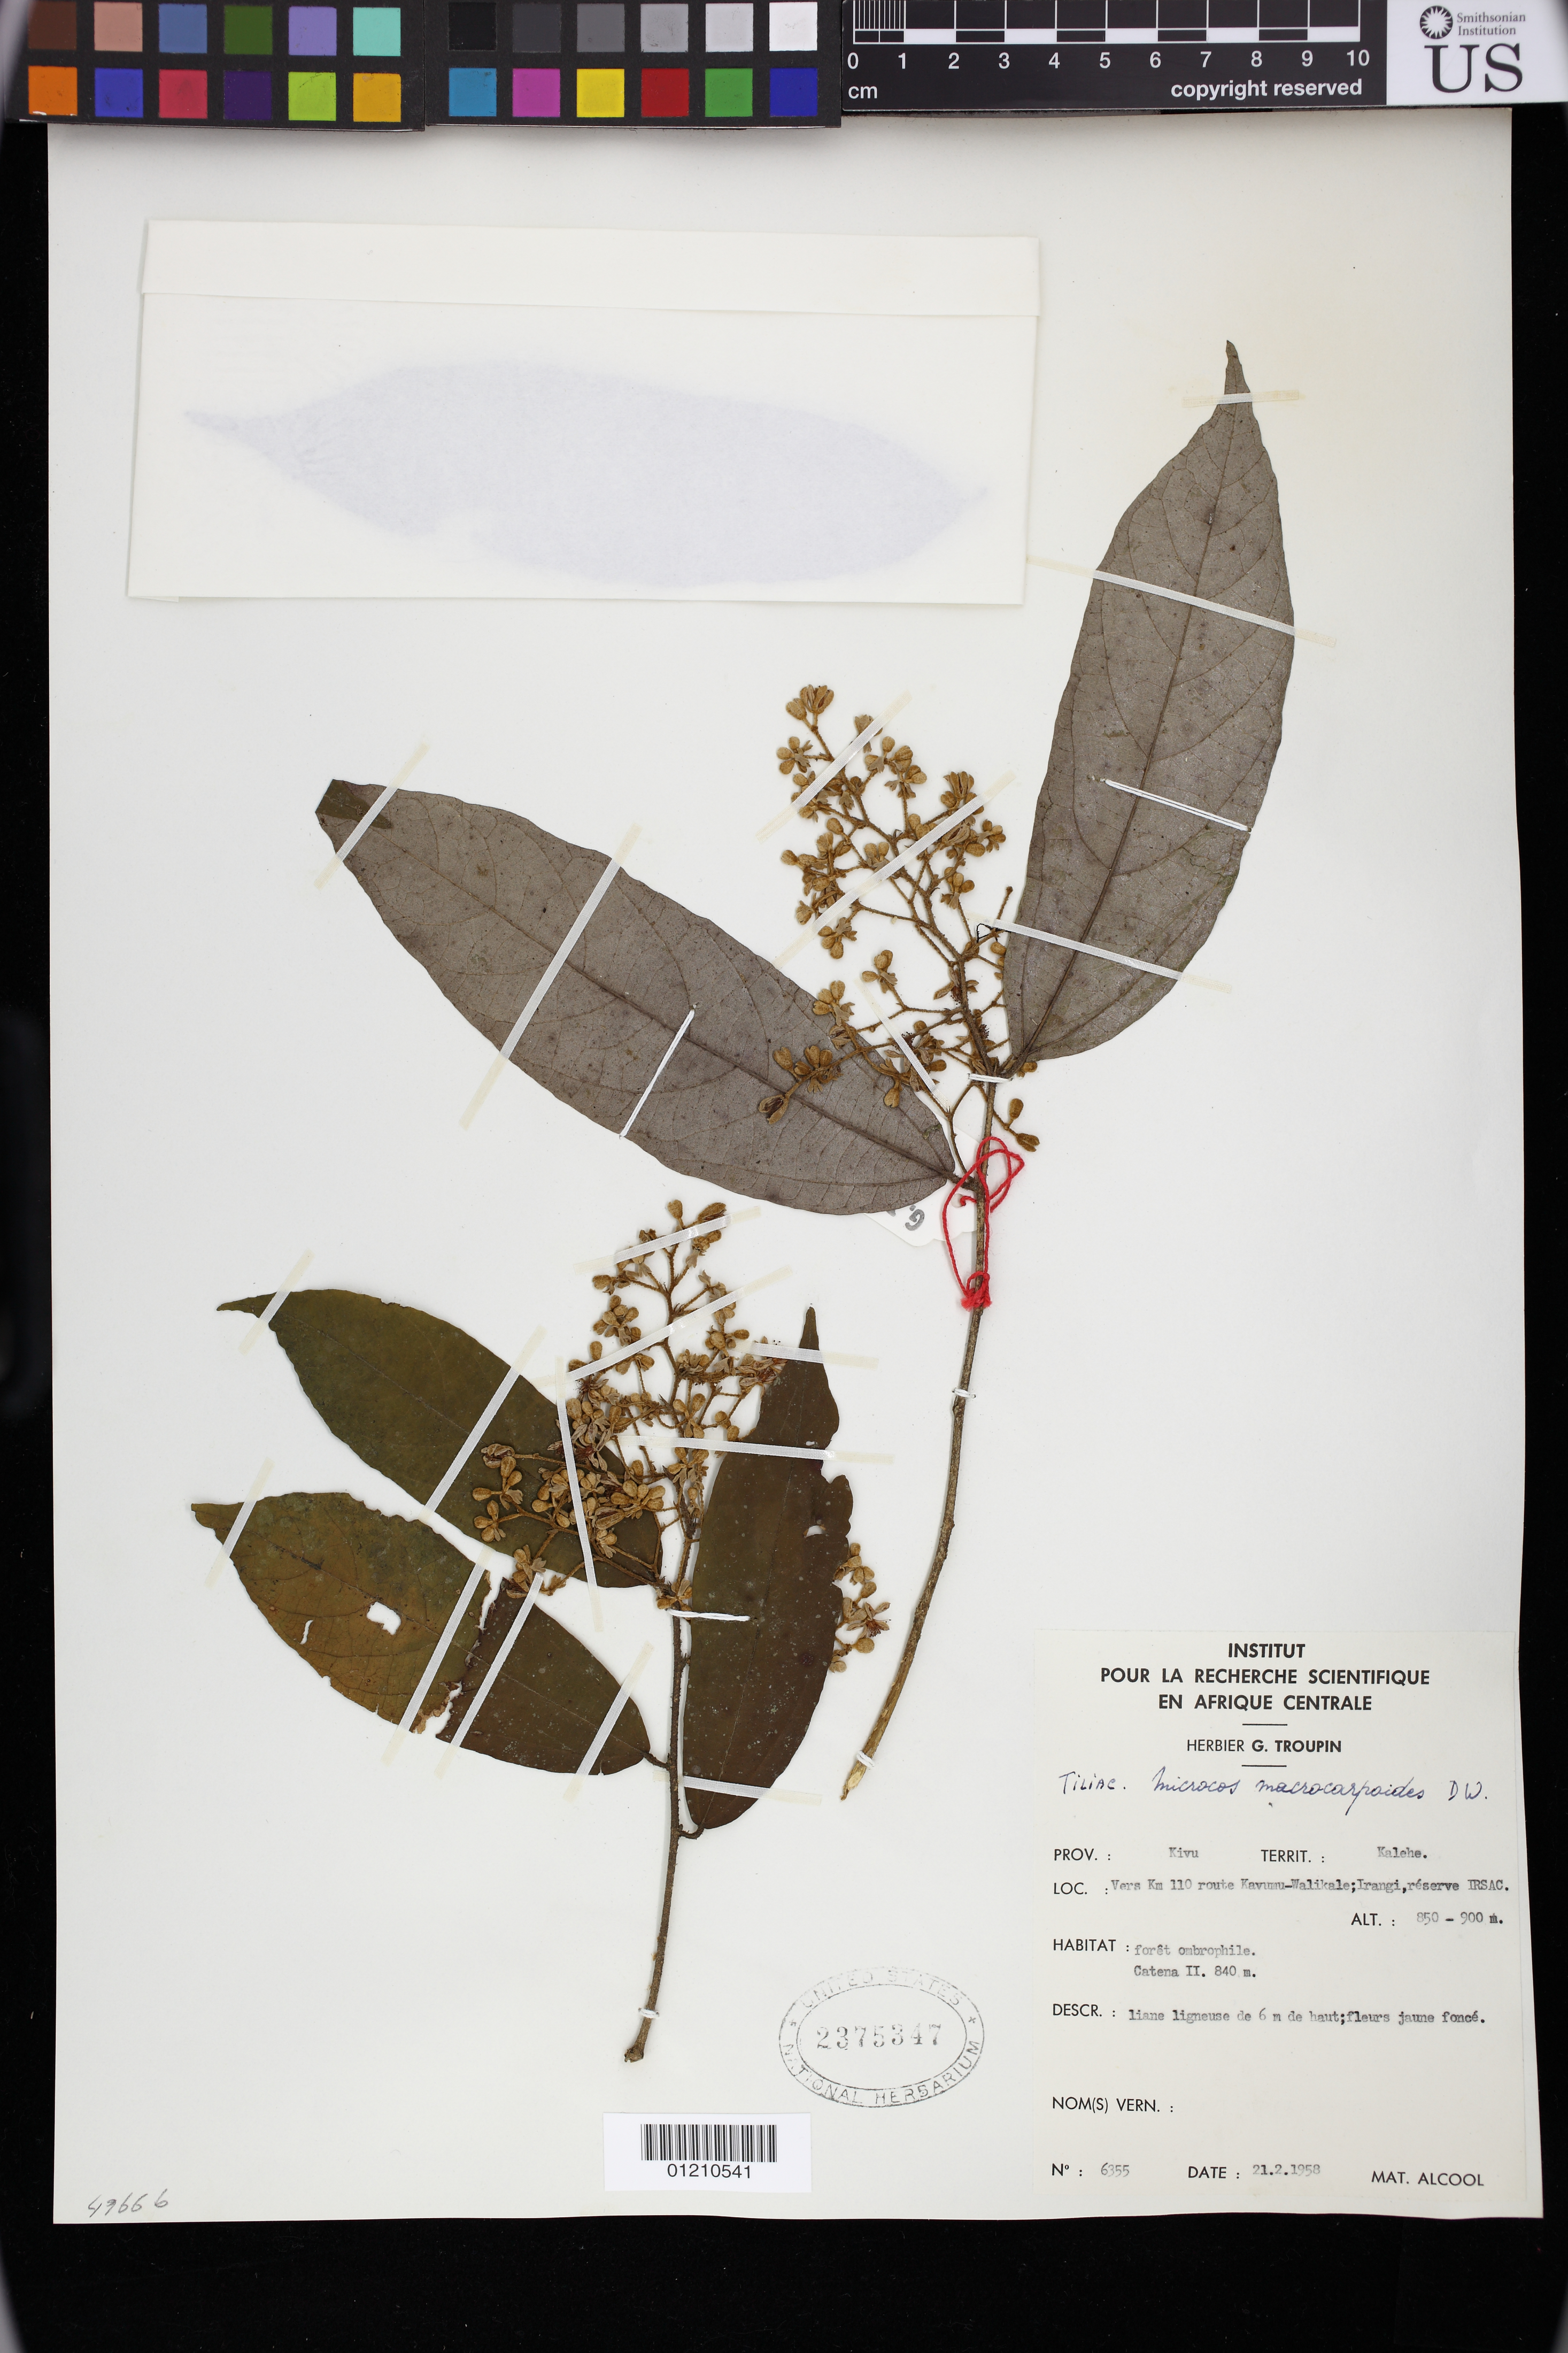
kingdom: Plantae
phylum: Tracheophyta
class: Magnoliopsida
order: Malvales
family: Malvaceae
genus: Microcos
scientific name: Microcos malacocarpa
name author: (Mast.) Burret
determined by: Dorr, L. J., (BOT), Smithsonian Institution - National Museum of Natural History (UNITED STATES)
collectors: G. Troupin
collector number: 6355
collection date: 1958-02-21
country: Congo, Democratic Republic of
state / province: Sud-Kivu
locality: Kalehe. Vers Km 110 route Kavumu-Walikale; Irangi, reserve IRSAC.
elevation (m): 850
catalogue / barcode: US 2375347